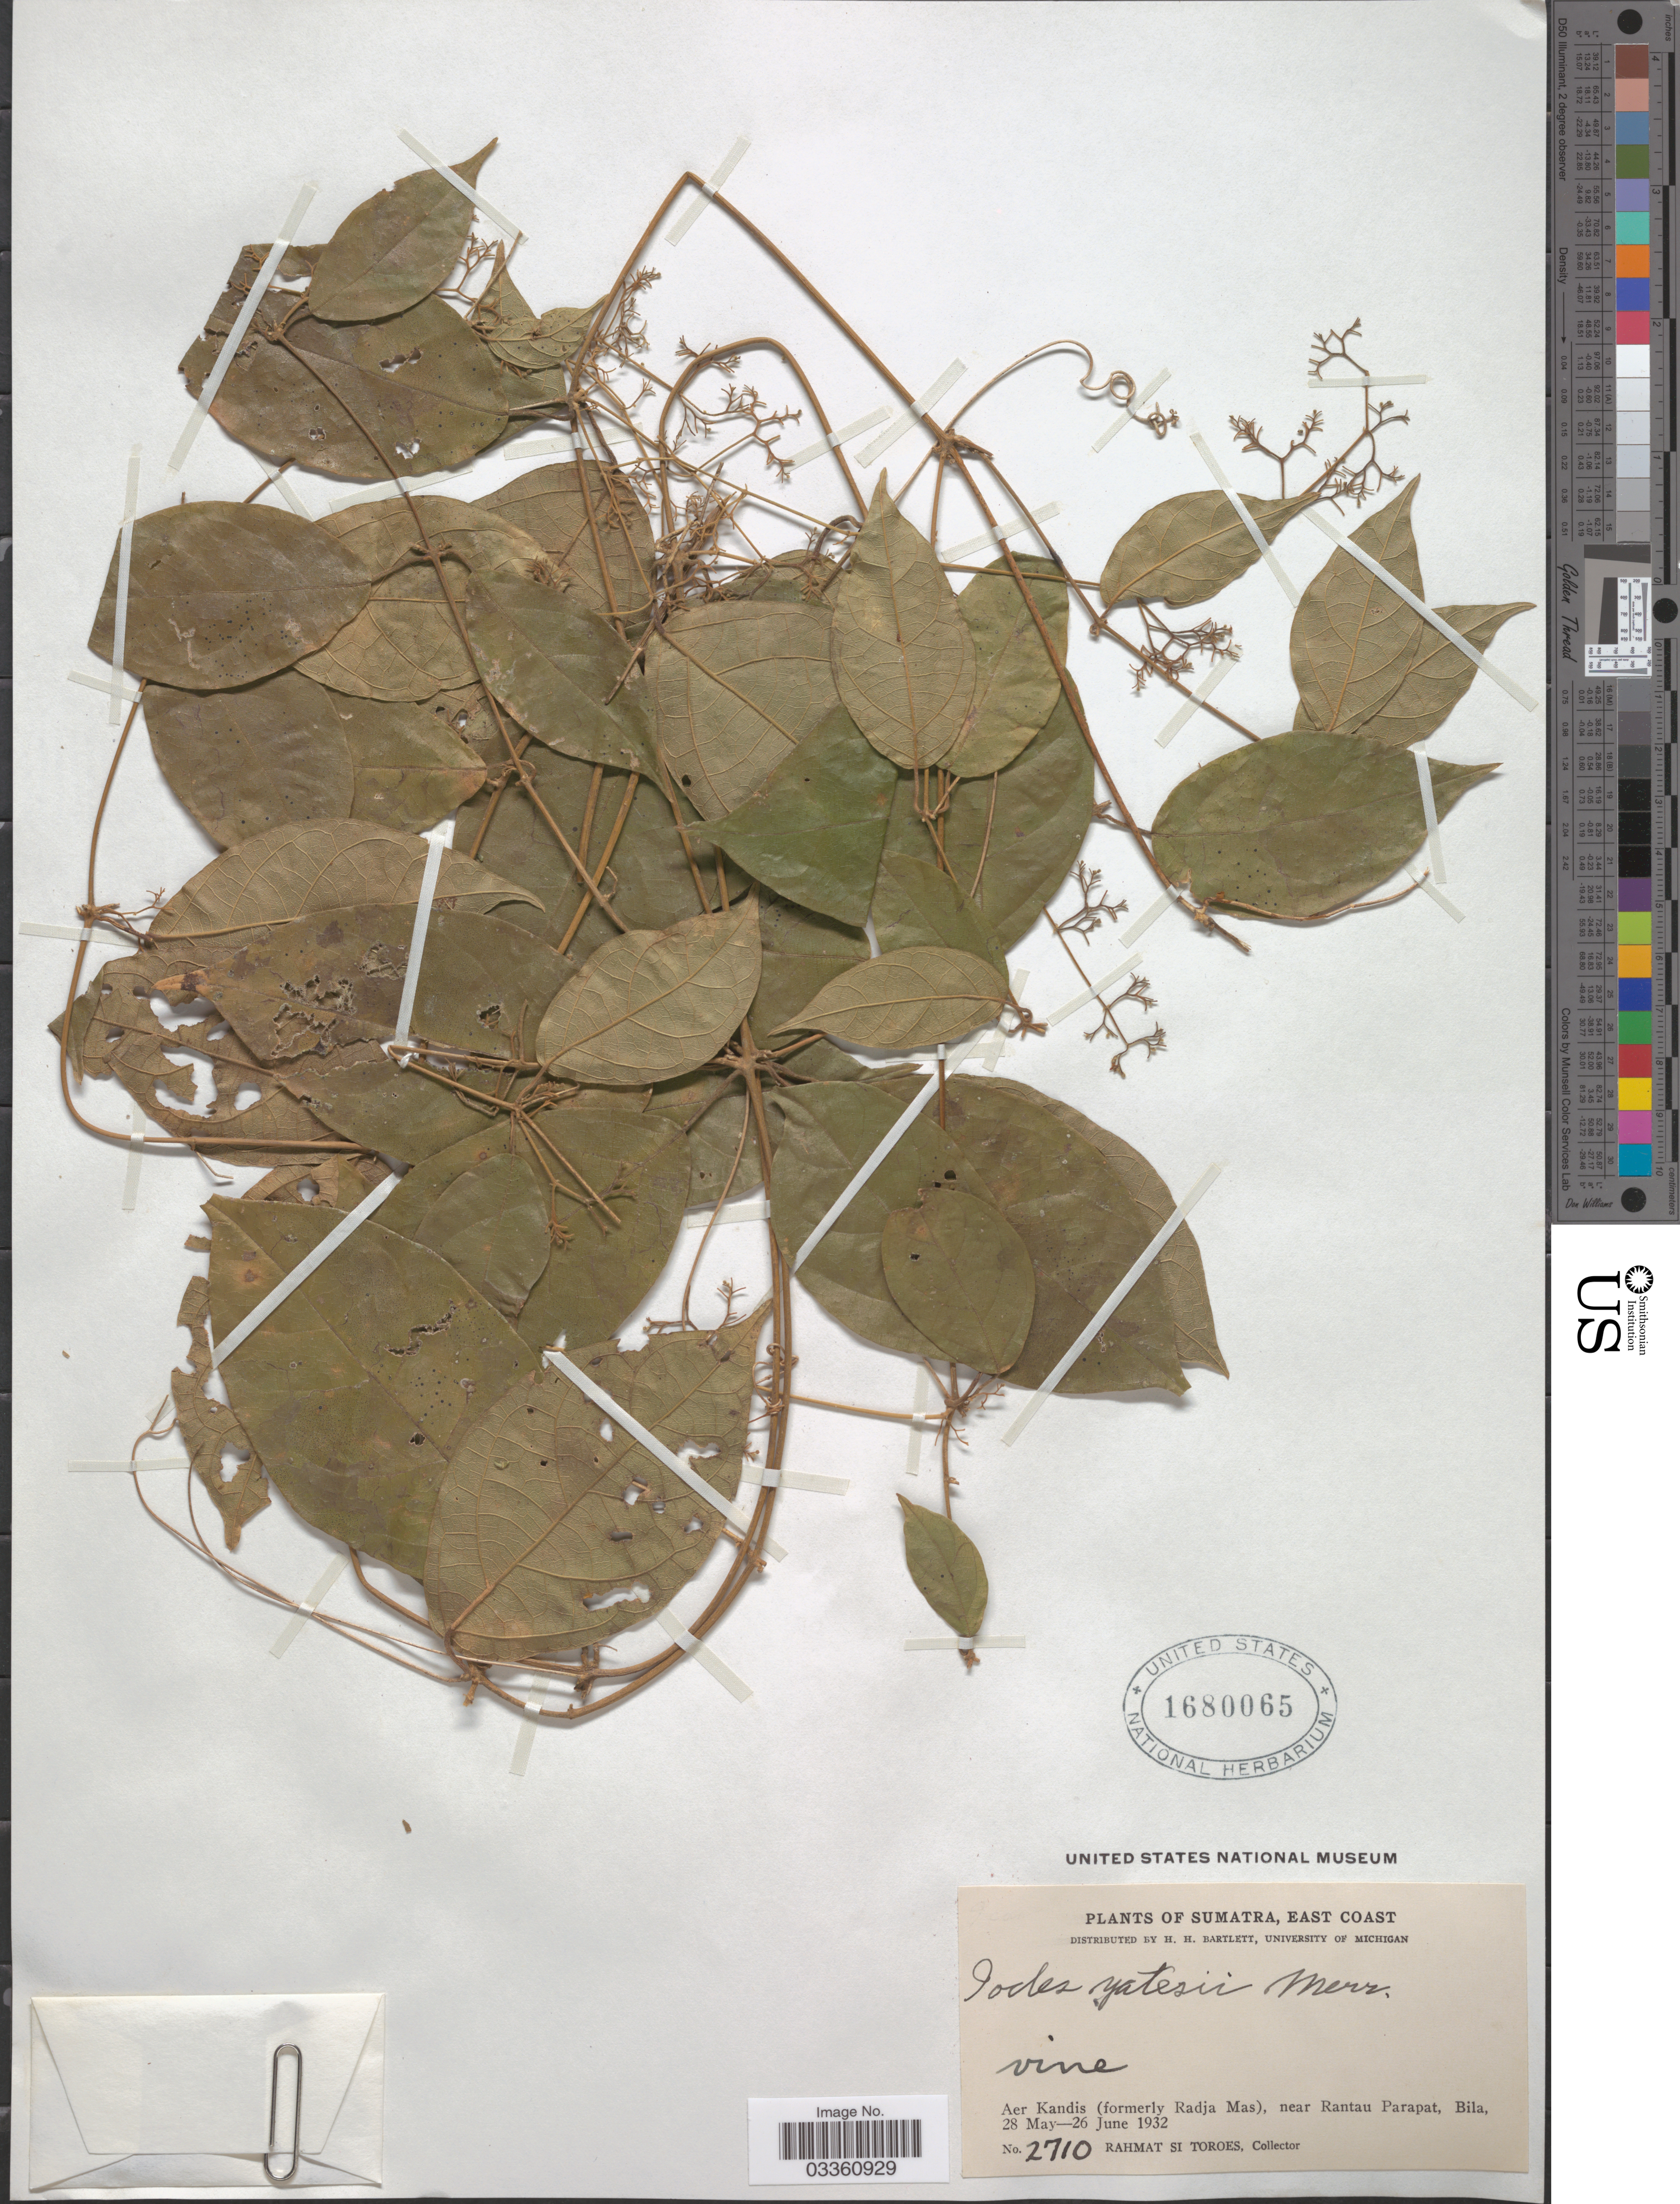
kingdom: Plantae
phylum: Tracheophyta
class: Magnoliopsida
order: Icacinales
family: Icacinaceae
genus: Iodes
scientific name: Iodes yatesii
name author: Merr.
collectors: Rahmat Si Boeea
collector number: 2710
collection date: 1932-05-28/1932-06-26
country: Indonesia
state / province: Sumatra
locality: East Coast. Aer Kandis (formerly Radja Mas), near Rantau Parapat, Bila.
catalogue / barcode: US 1680065